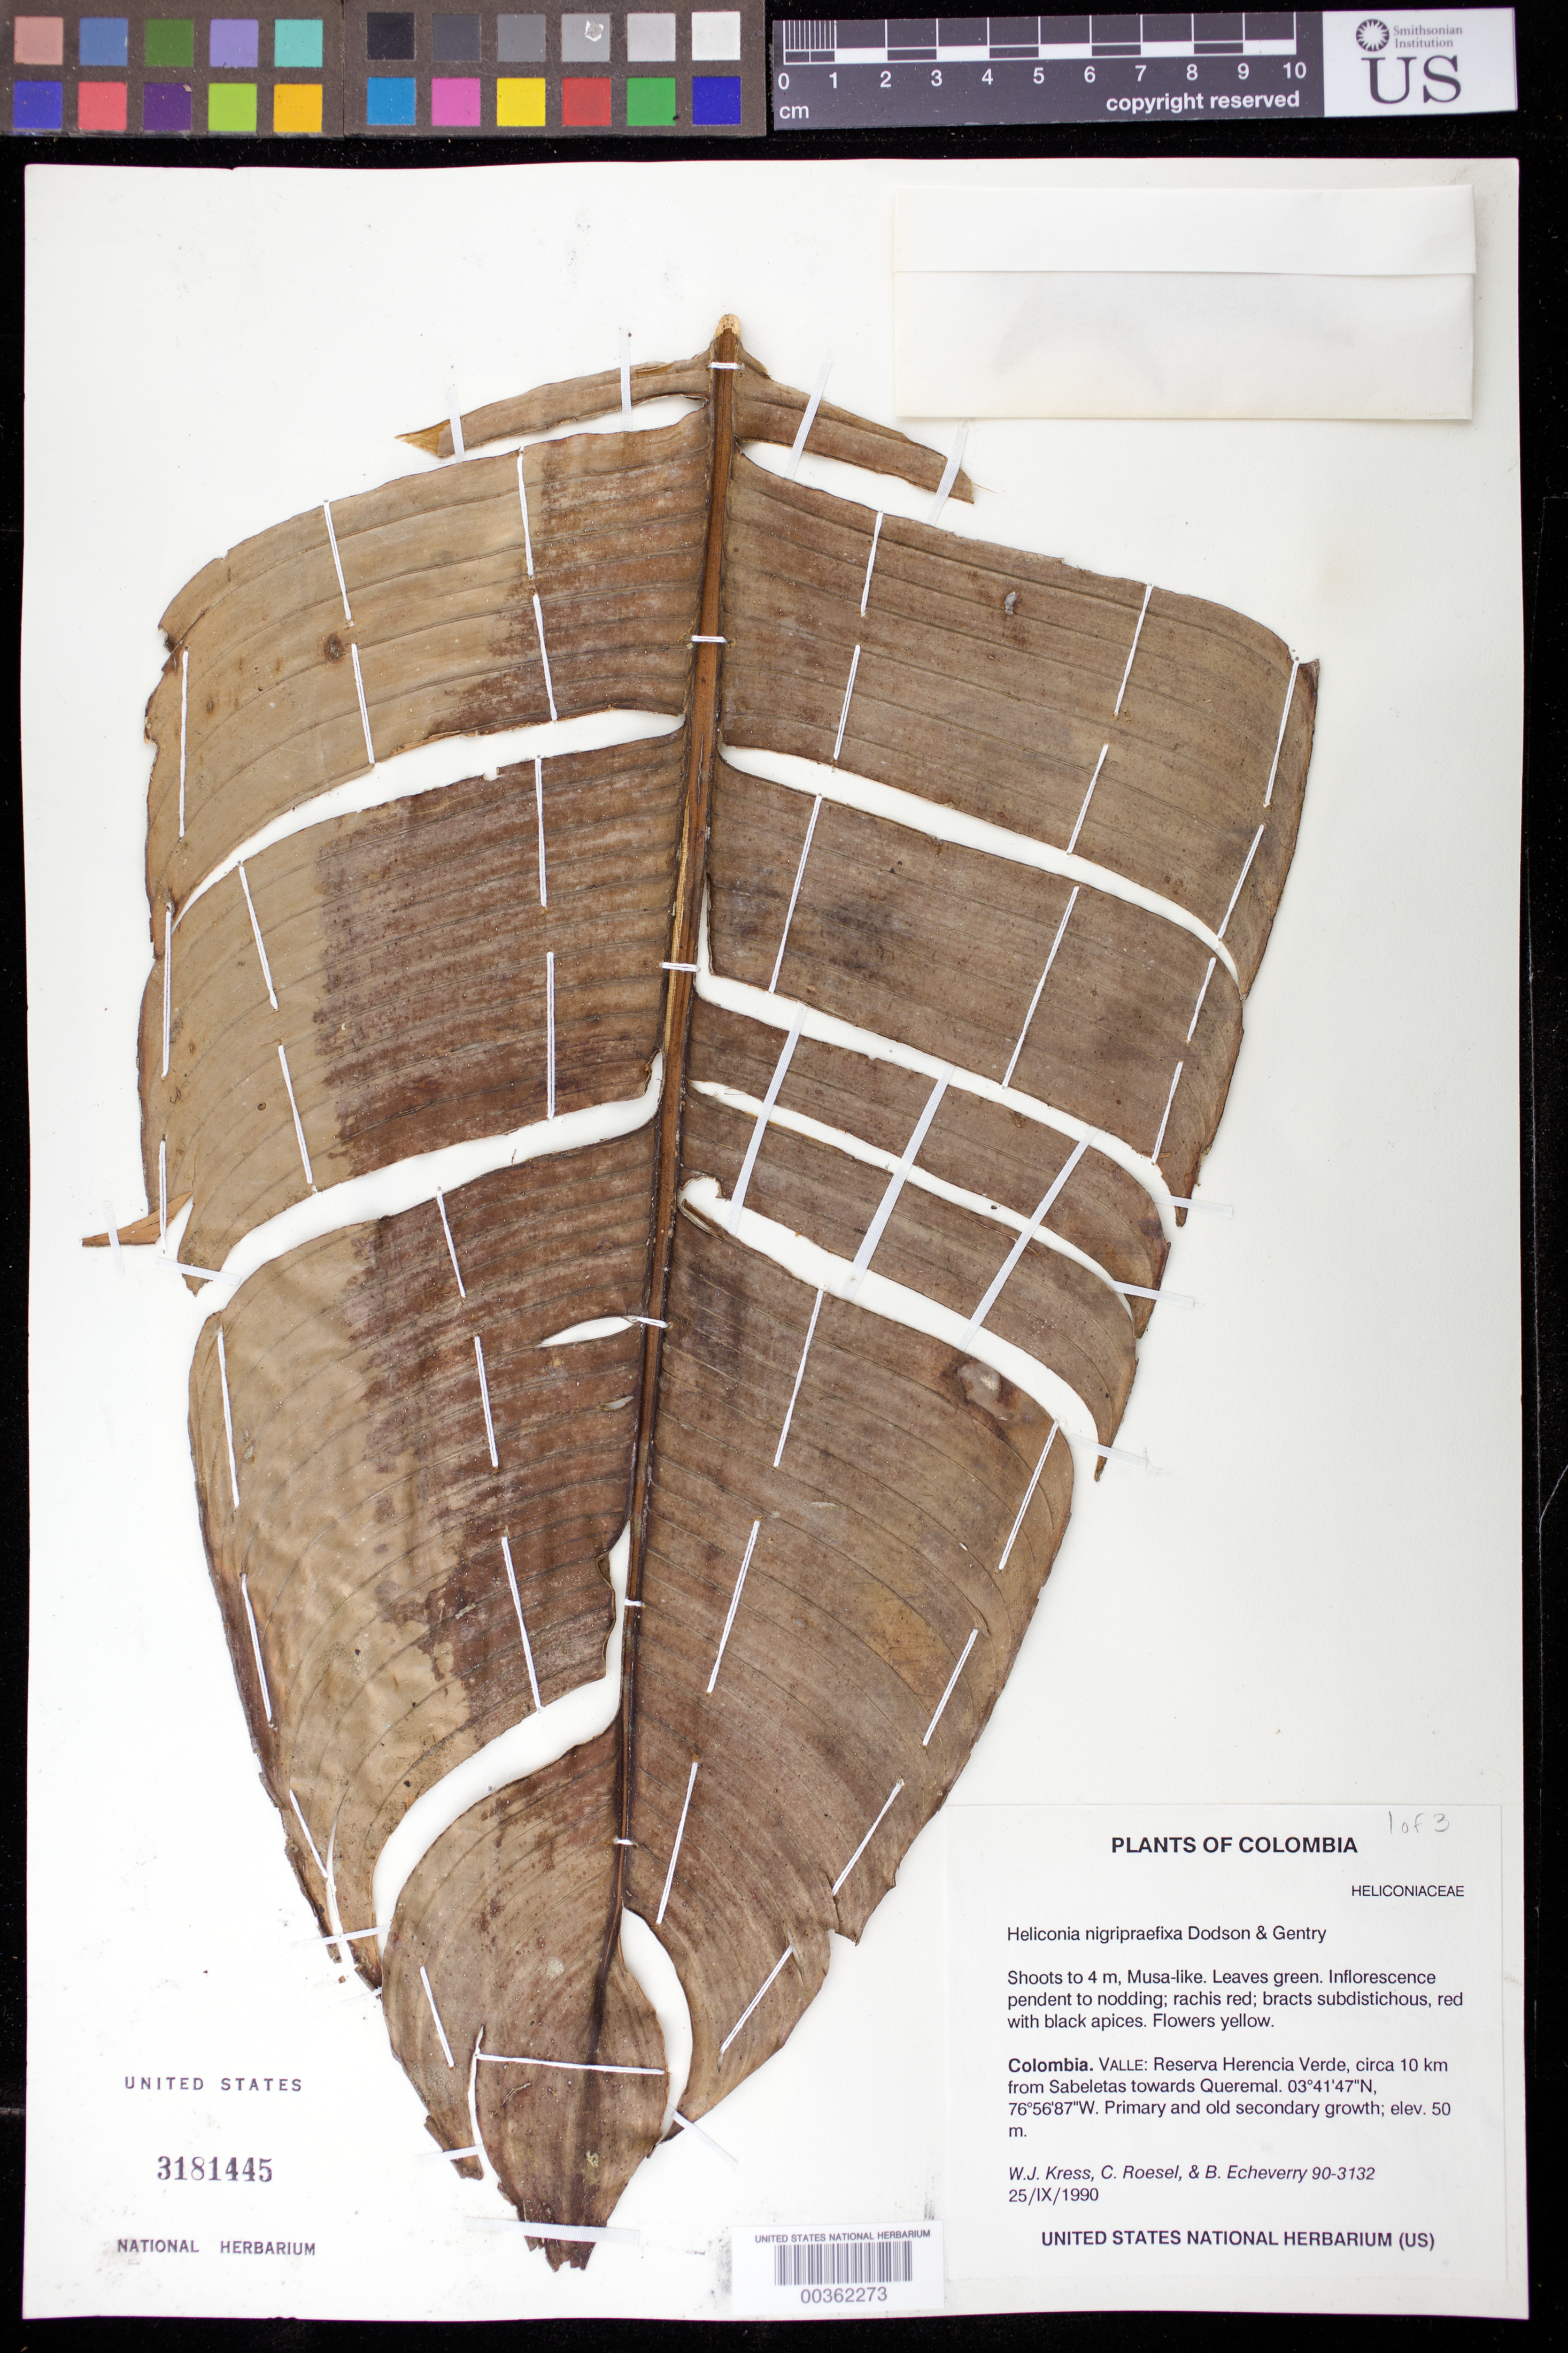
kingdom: Plantae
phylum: Tracheophyta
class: Liliopsida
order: Zingiberales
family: Heliconiaceae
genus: Heliconia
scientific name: Heliconia nigripraefixa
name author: Dodson & Gentry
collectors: W. J. Kress, C. S. Roesel & B. Echeverry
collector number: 90-3132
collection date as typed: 25 Sep 1990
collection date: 1990-09-25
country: Colombia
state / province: Valle del Cauca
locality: Valle: Reserva Herencia Verde, circa 10 km from Sabeletas towards Queremal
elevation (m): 50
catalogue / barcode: US 3181445